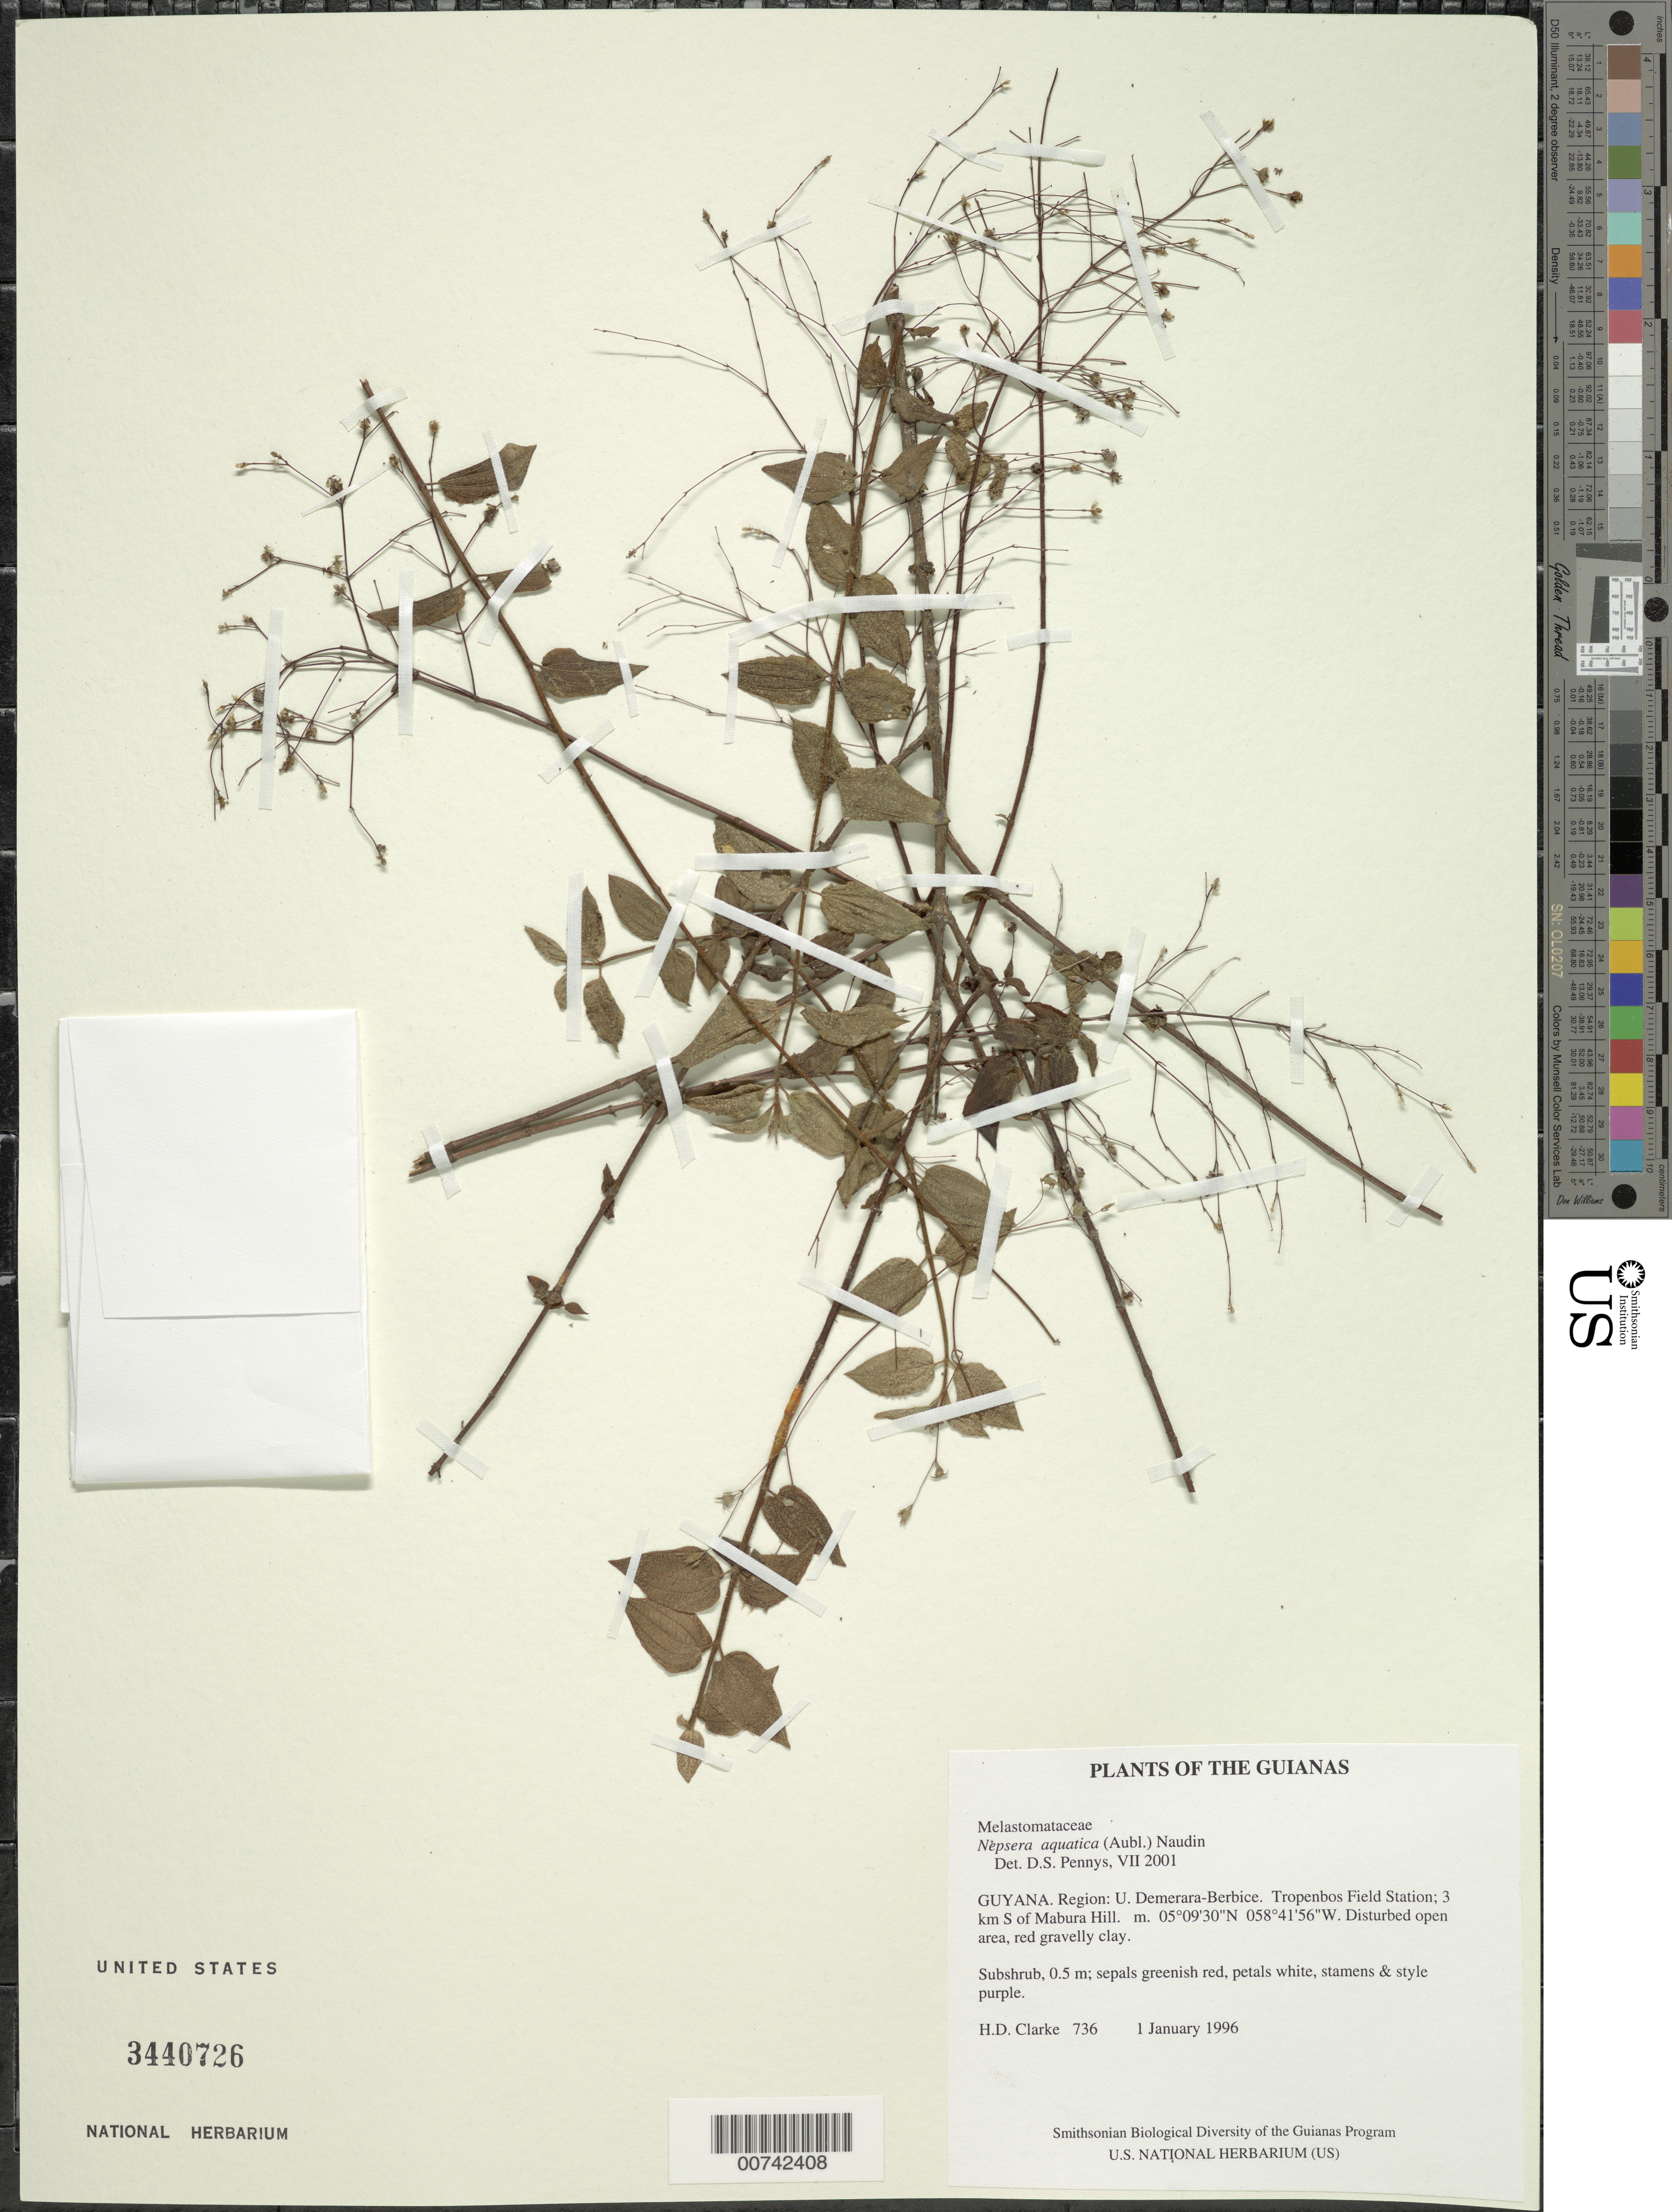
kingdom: Plantae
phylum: Tracheophyta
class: Magnoliopsida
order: Myrtales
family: Melastomataceae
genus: Nepsera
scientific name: Nepsera aquatica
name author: (Aubl.) Naudin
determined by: Penneys, D. S.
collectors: H. D. Clarke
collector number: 736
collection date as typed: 1 January 1996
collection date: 1996-01-01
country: Guyana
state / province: U. Demerara-Berbice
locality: Tropenbos Field Station; 3 km S of Mabura Hill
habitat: Disturbed open area, red gravelly clay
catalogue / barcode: US 3440726